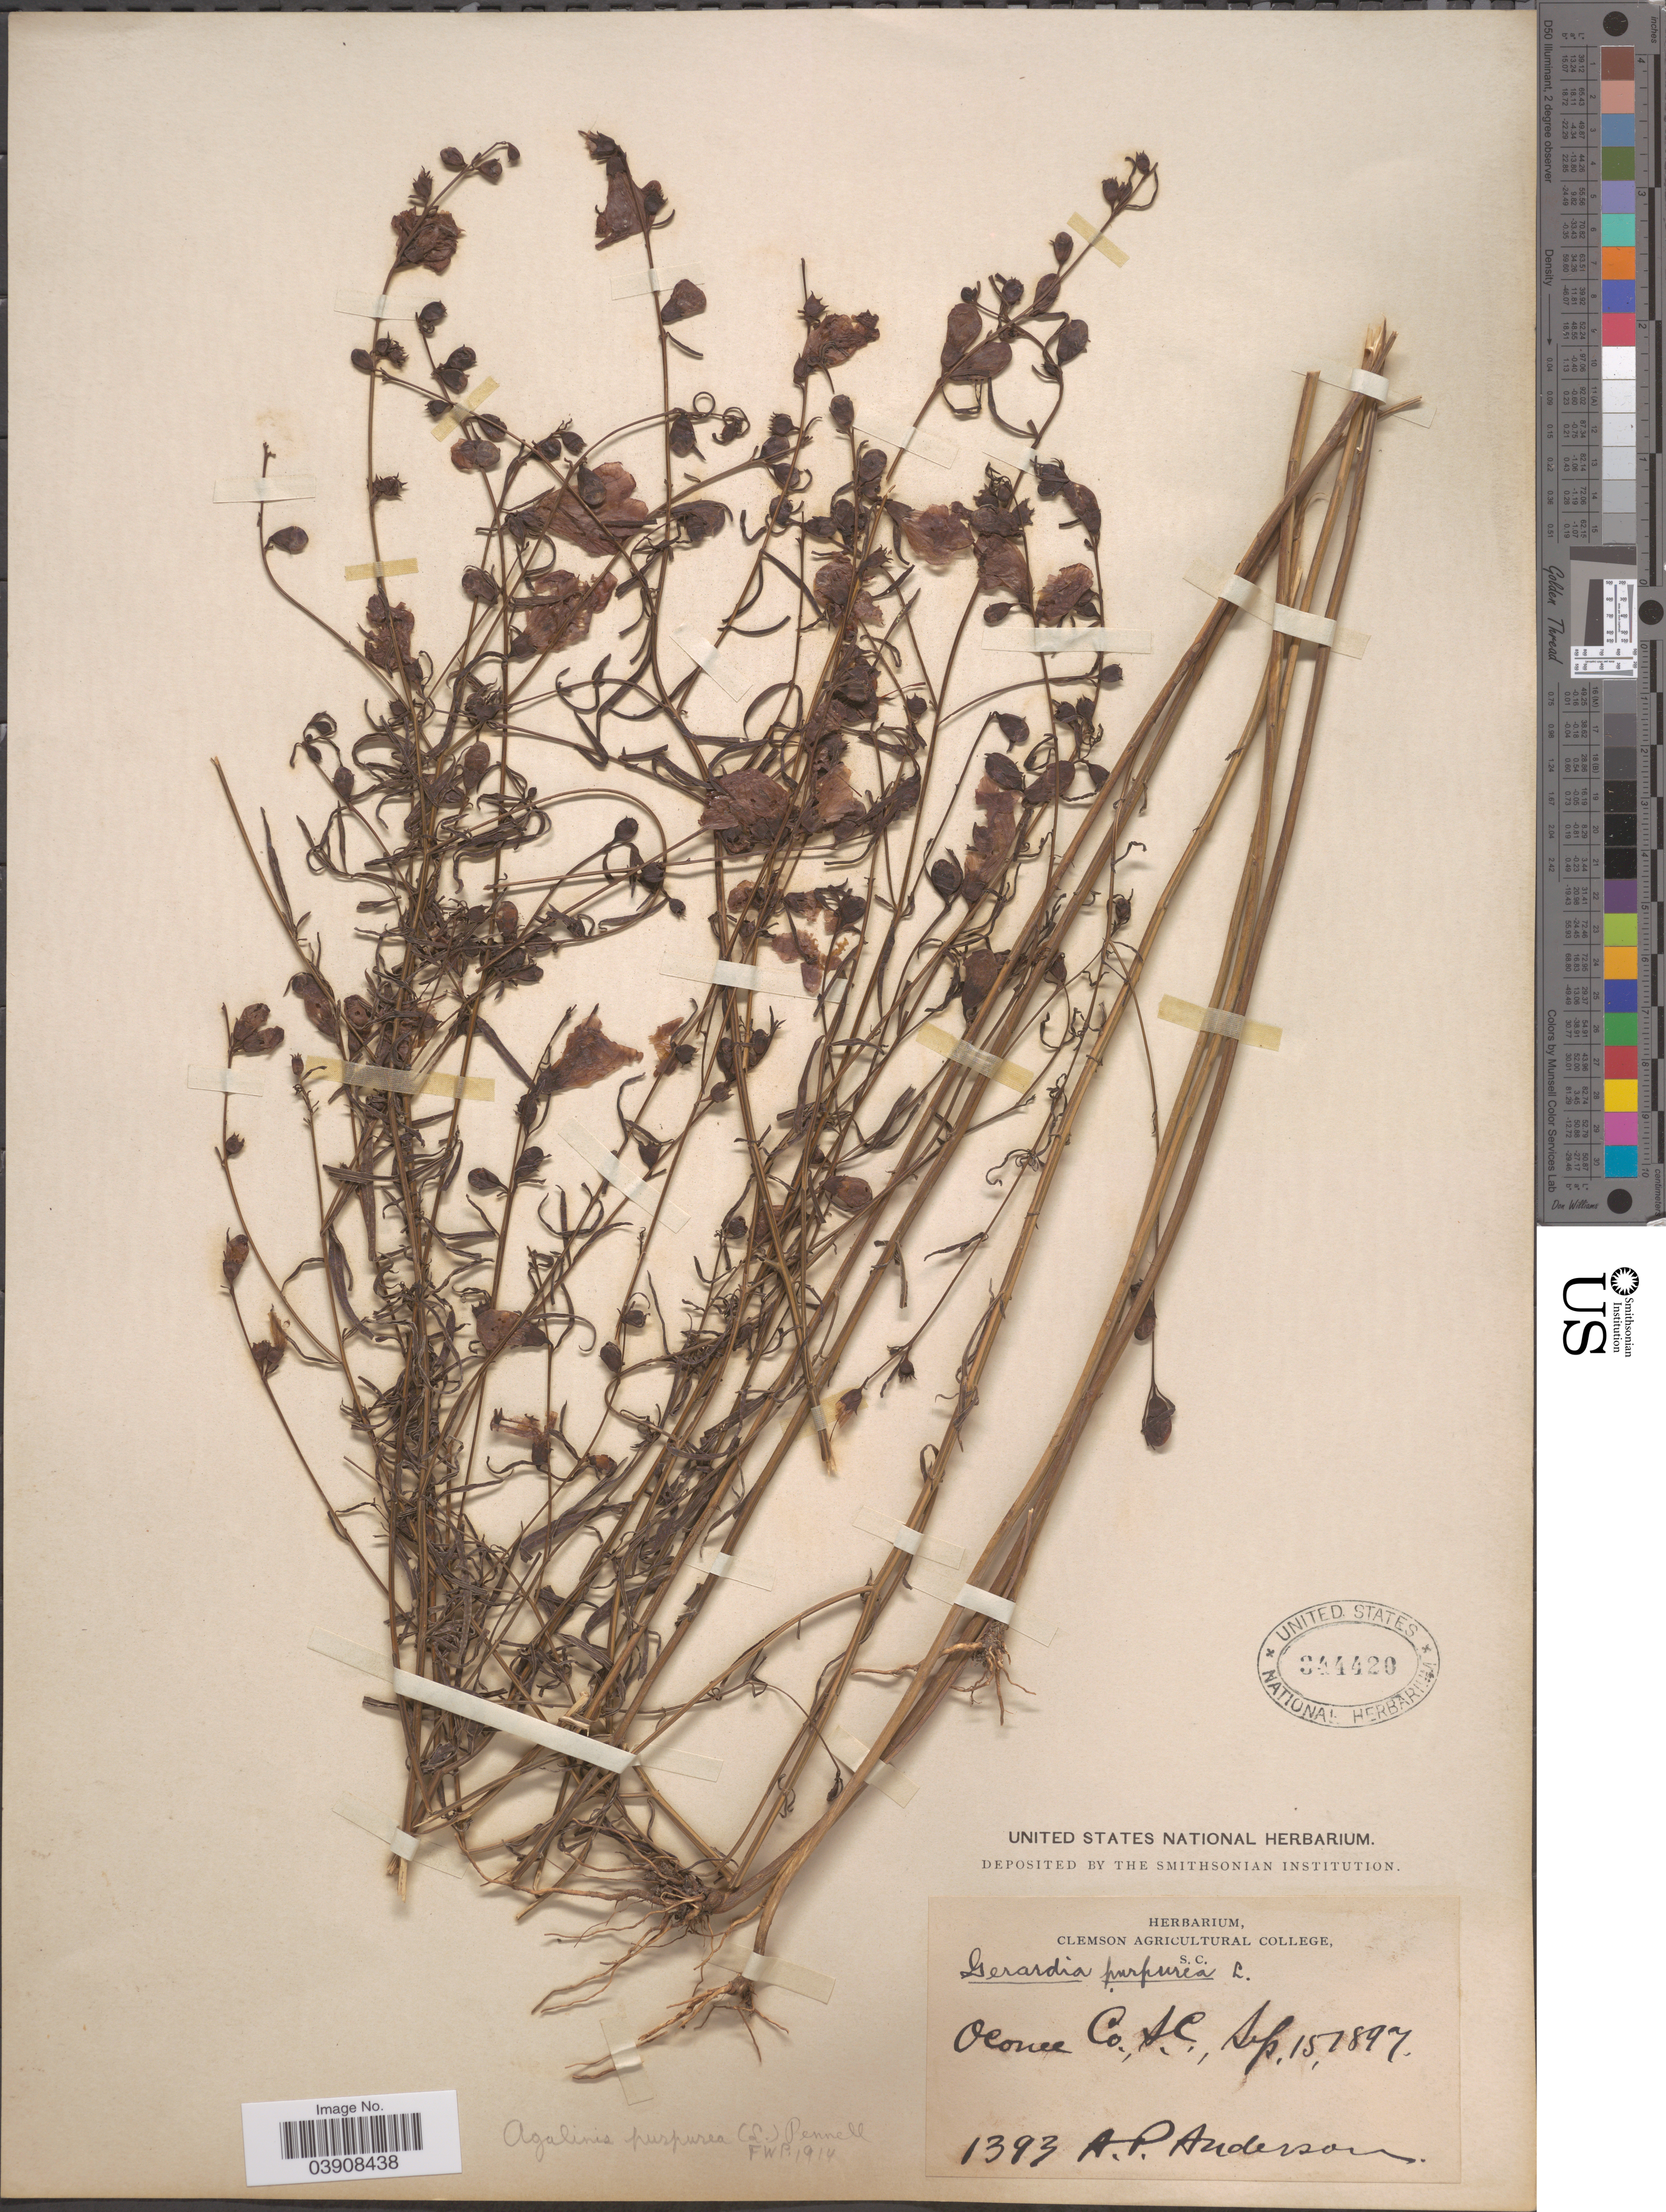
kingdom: Plantae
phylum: Tracheophyta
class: Magnoliopsida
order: Lamiales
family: Orobanchaceae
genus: Agalinis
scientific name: Agalinis purpurea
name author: (L.) Pennell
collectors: A. P. Anderson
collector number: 1393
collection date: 1897-09-15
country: United States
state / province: South Carolina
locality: Oconee Co.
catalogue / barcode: US 344420